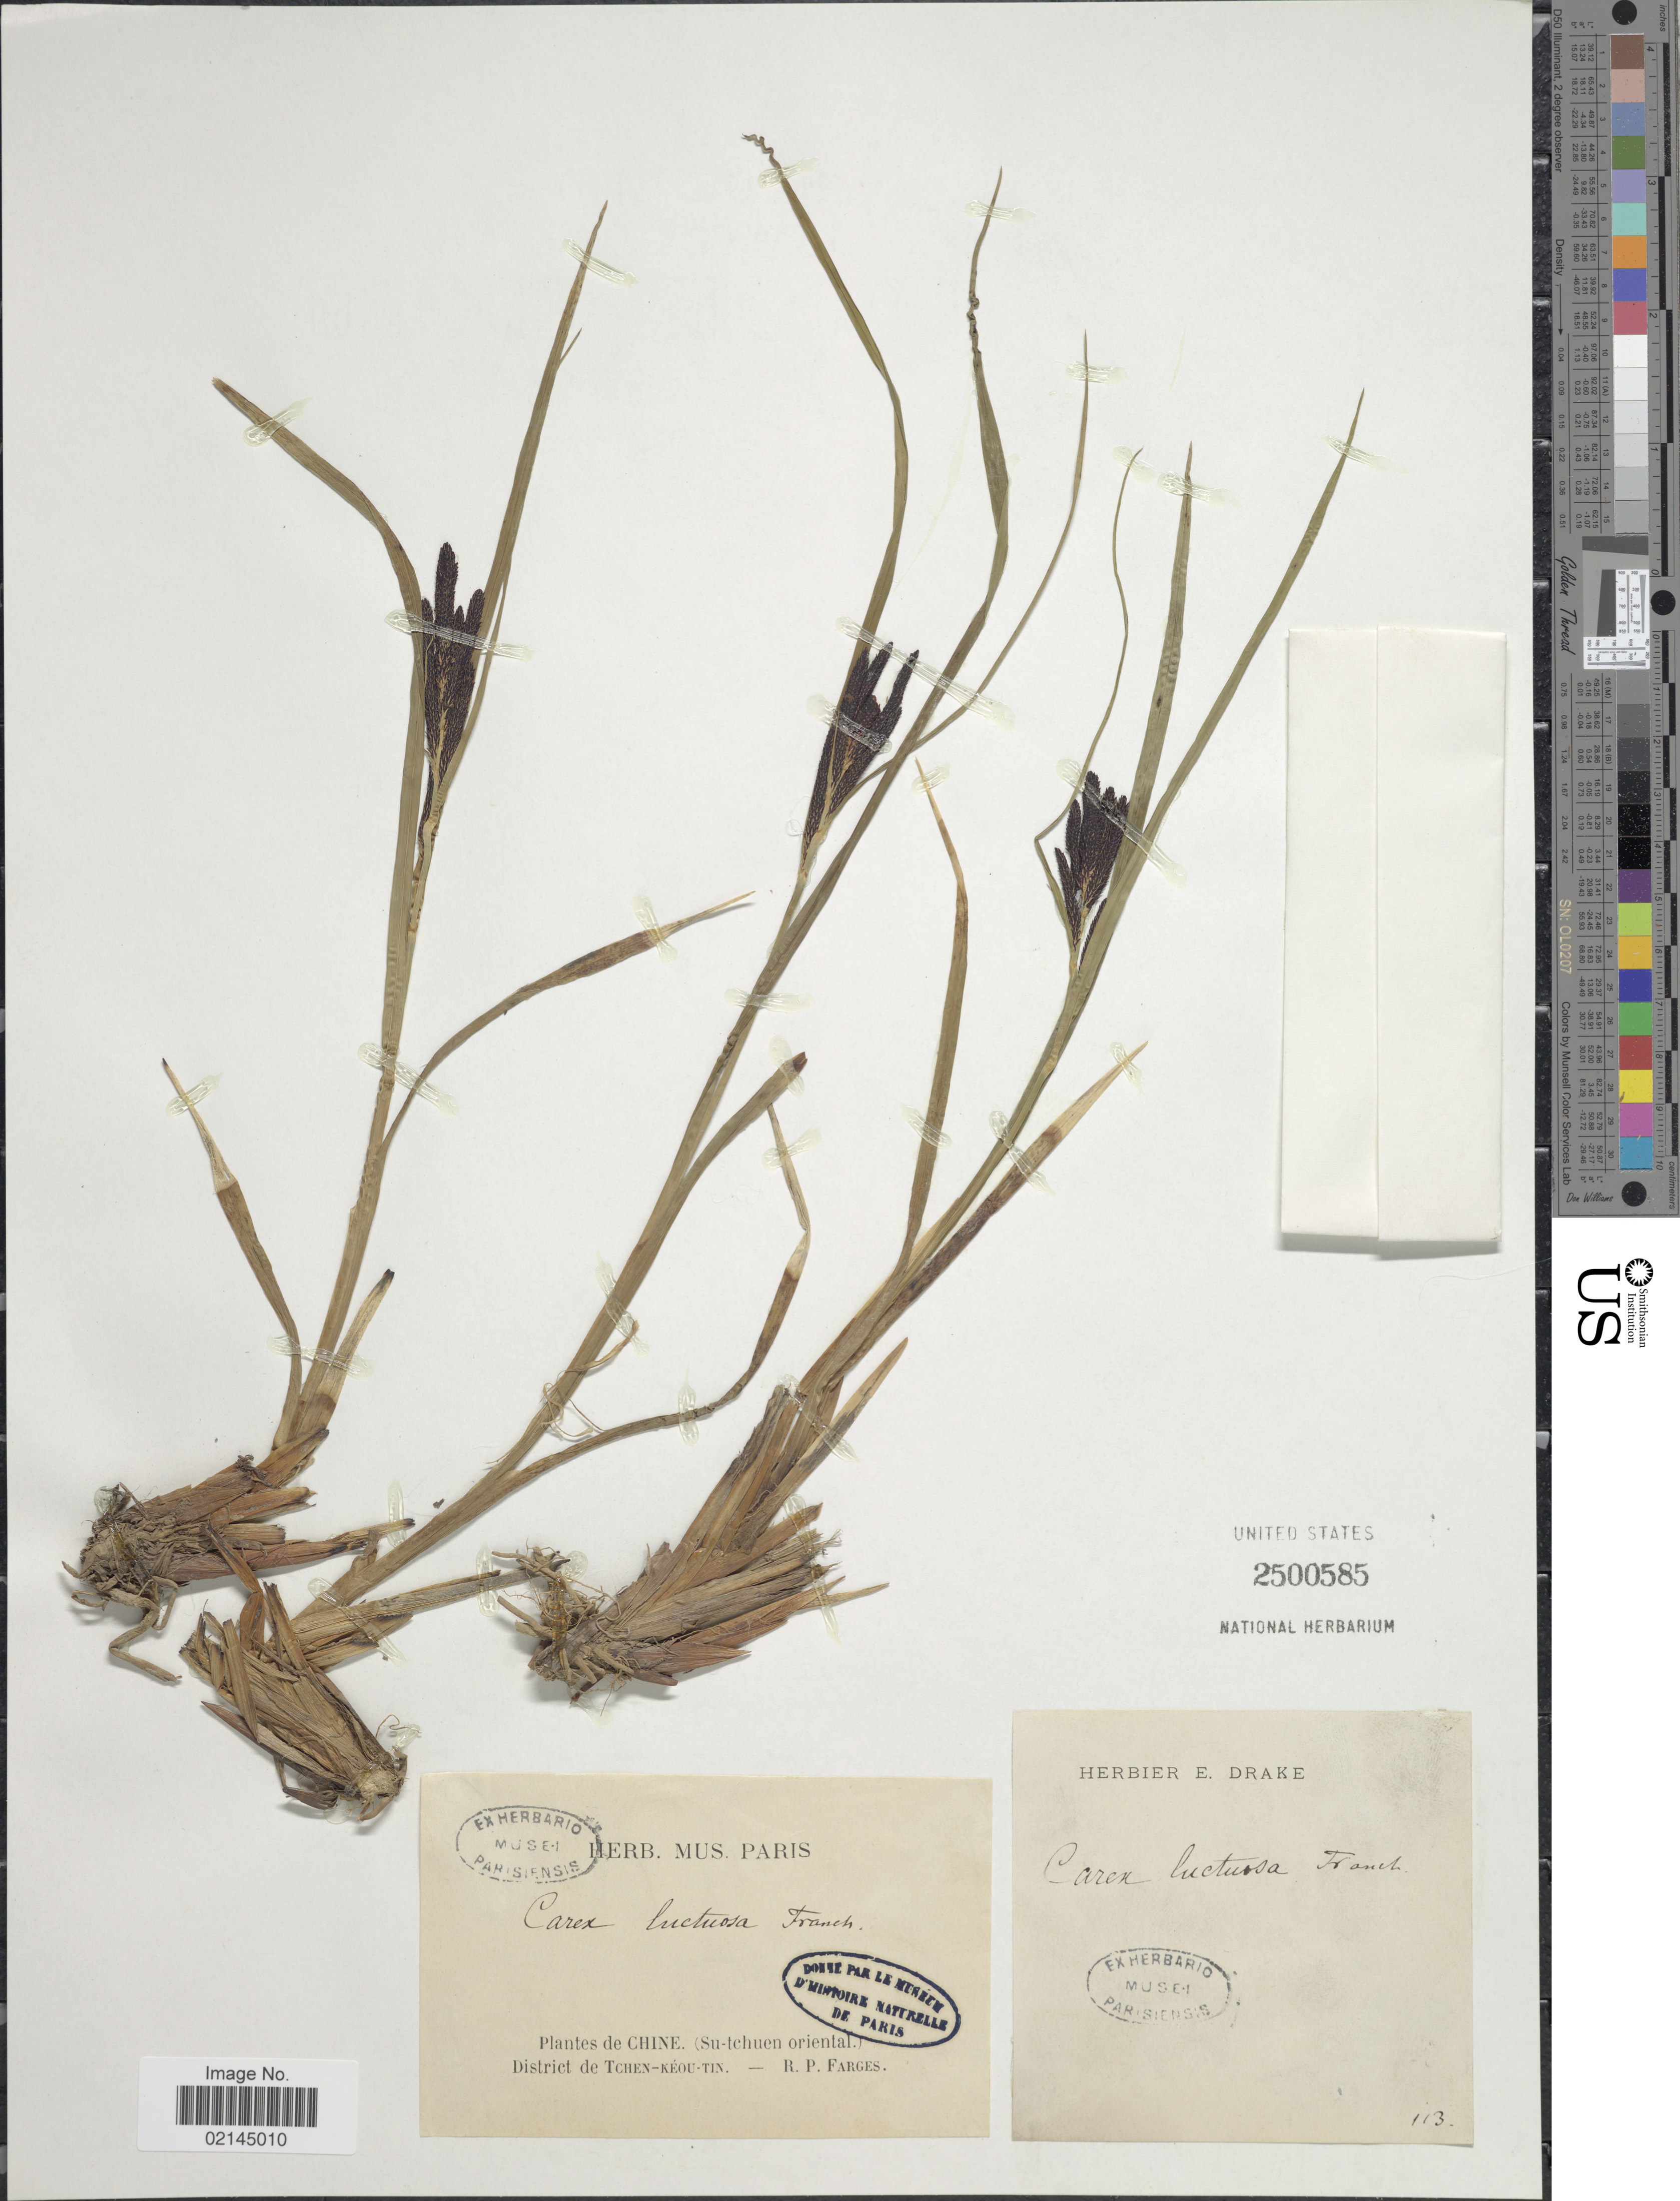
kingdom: Plantae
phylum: Tracheophyta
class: Liliopsida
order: Poales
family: Cyperaceae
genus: Carex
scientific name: Carex luctuosa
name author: Franch.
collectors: R. Farges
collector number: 113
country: China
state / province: Sichuan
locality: (Su-tchuen oriental), district de Tchen-Keou-Tin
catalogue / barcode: US 2500585